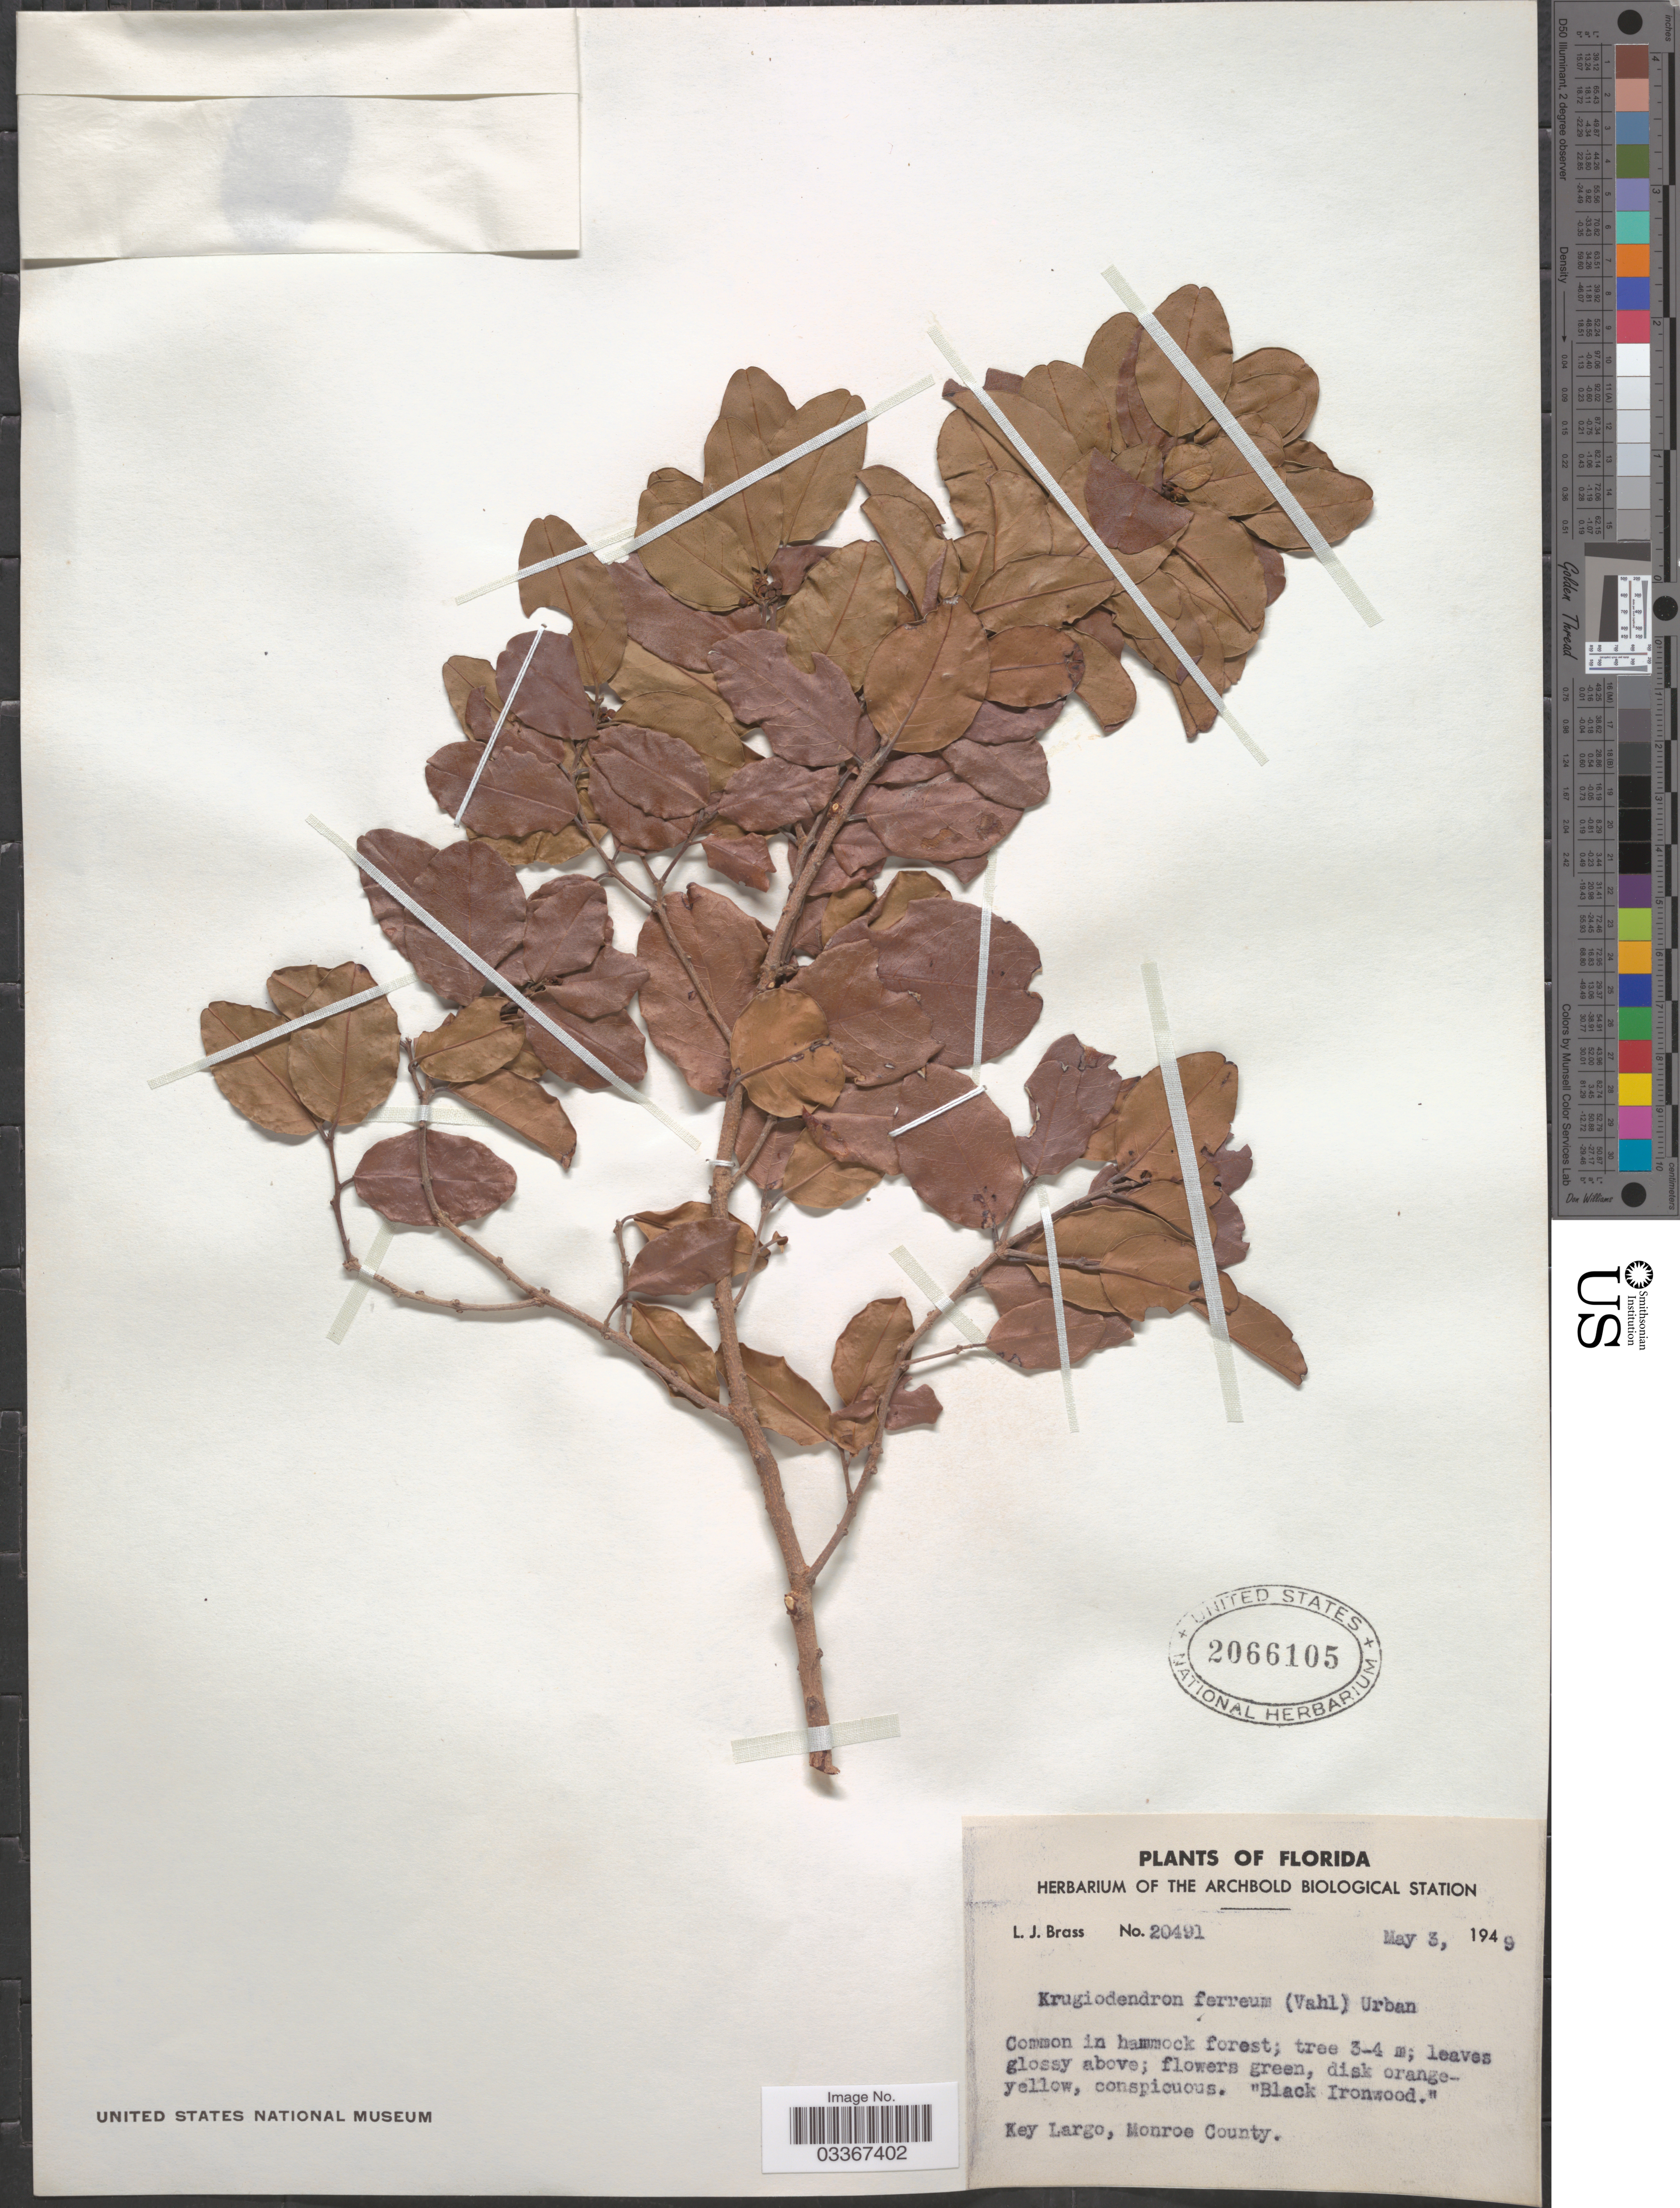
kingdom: Plantae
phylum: Tracheophyta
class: Magnoliopsida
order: Rosales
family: Rhamnaceae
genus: Krugiodendron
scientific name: Krugiodendron ferreum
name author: (Vahl) Urb.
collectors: L. J. Brass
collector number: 20491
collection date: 1949-05-03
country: United States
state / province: Florida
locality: Key Largo, Monroe County.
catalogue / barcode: US 2066105